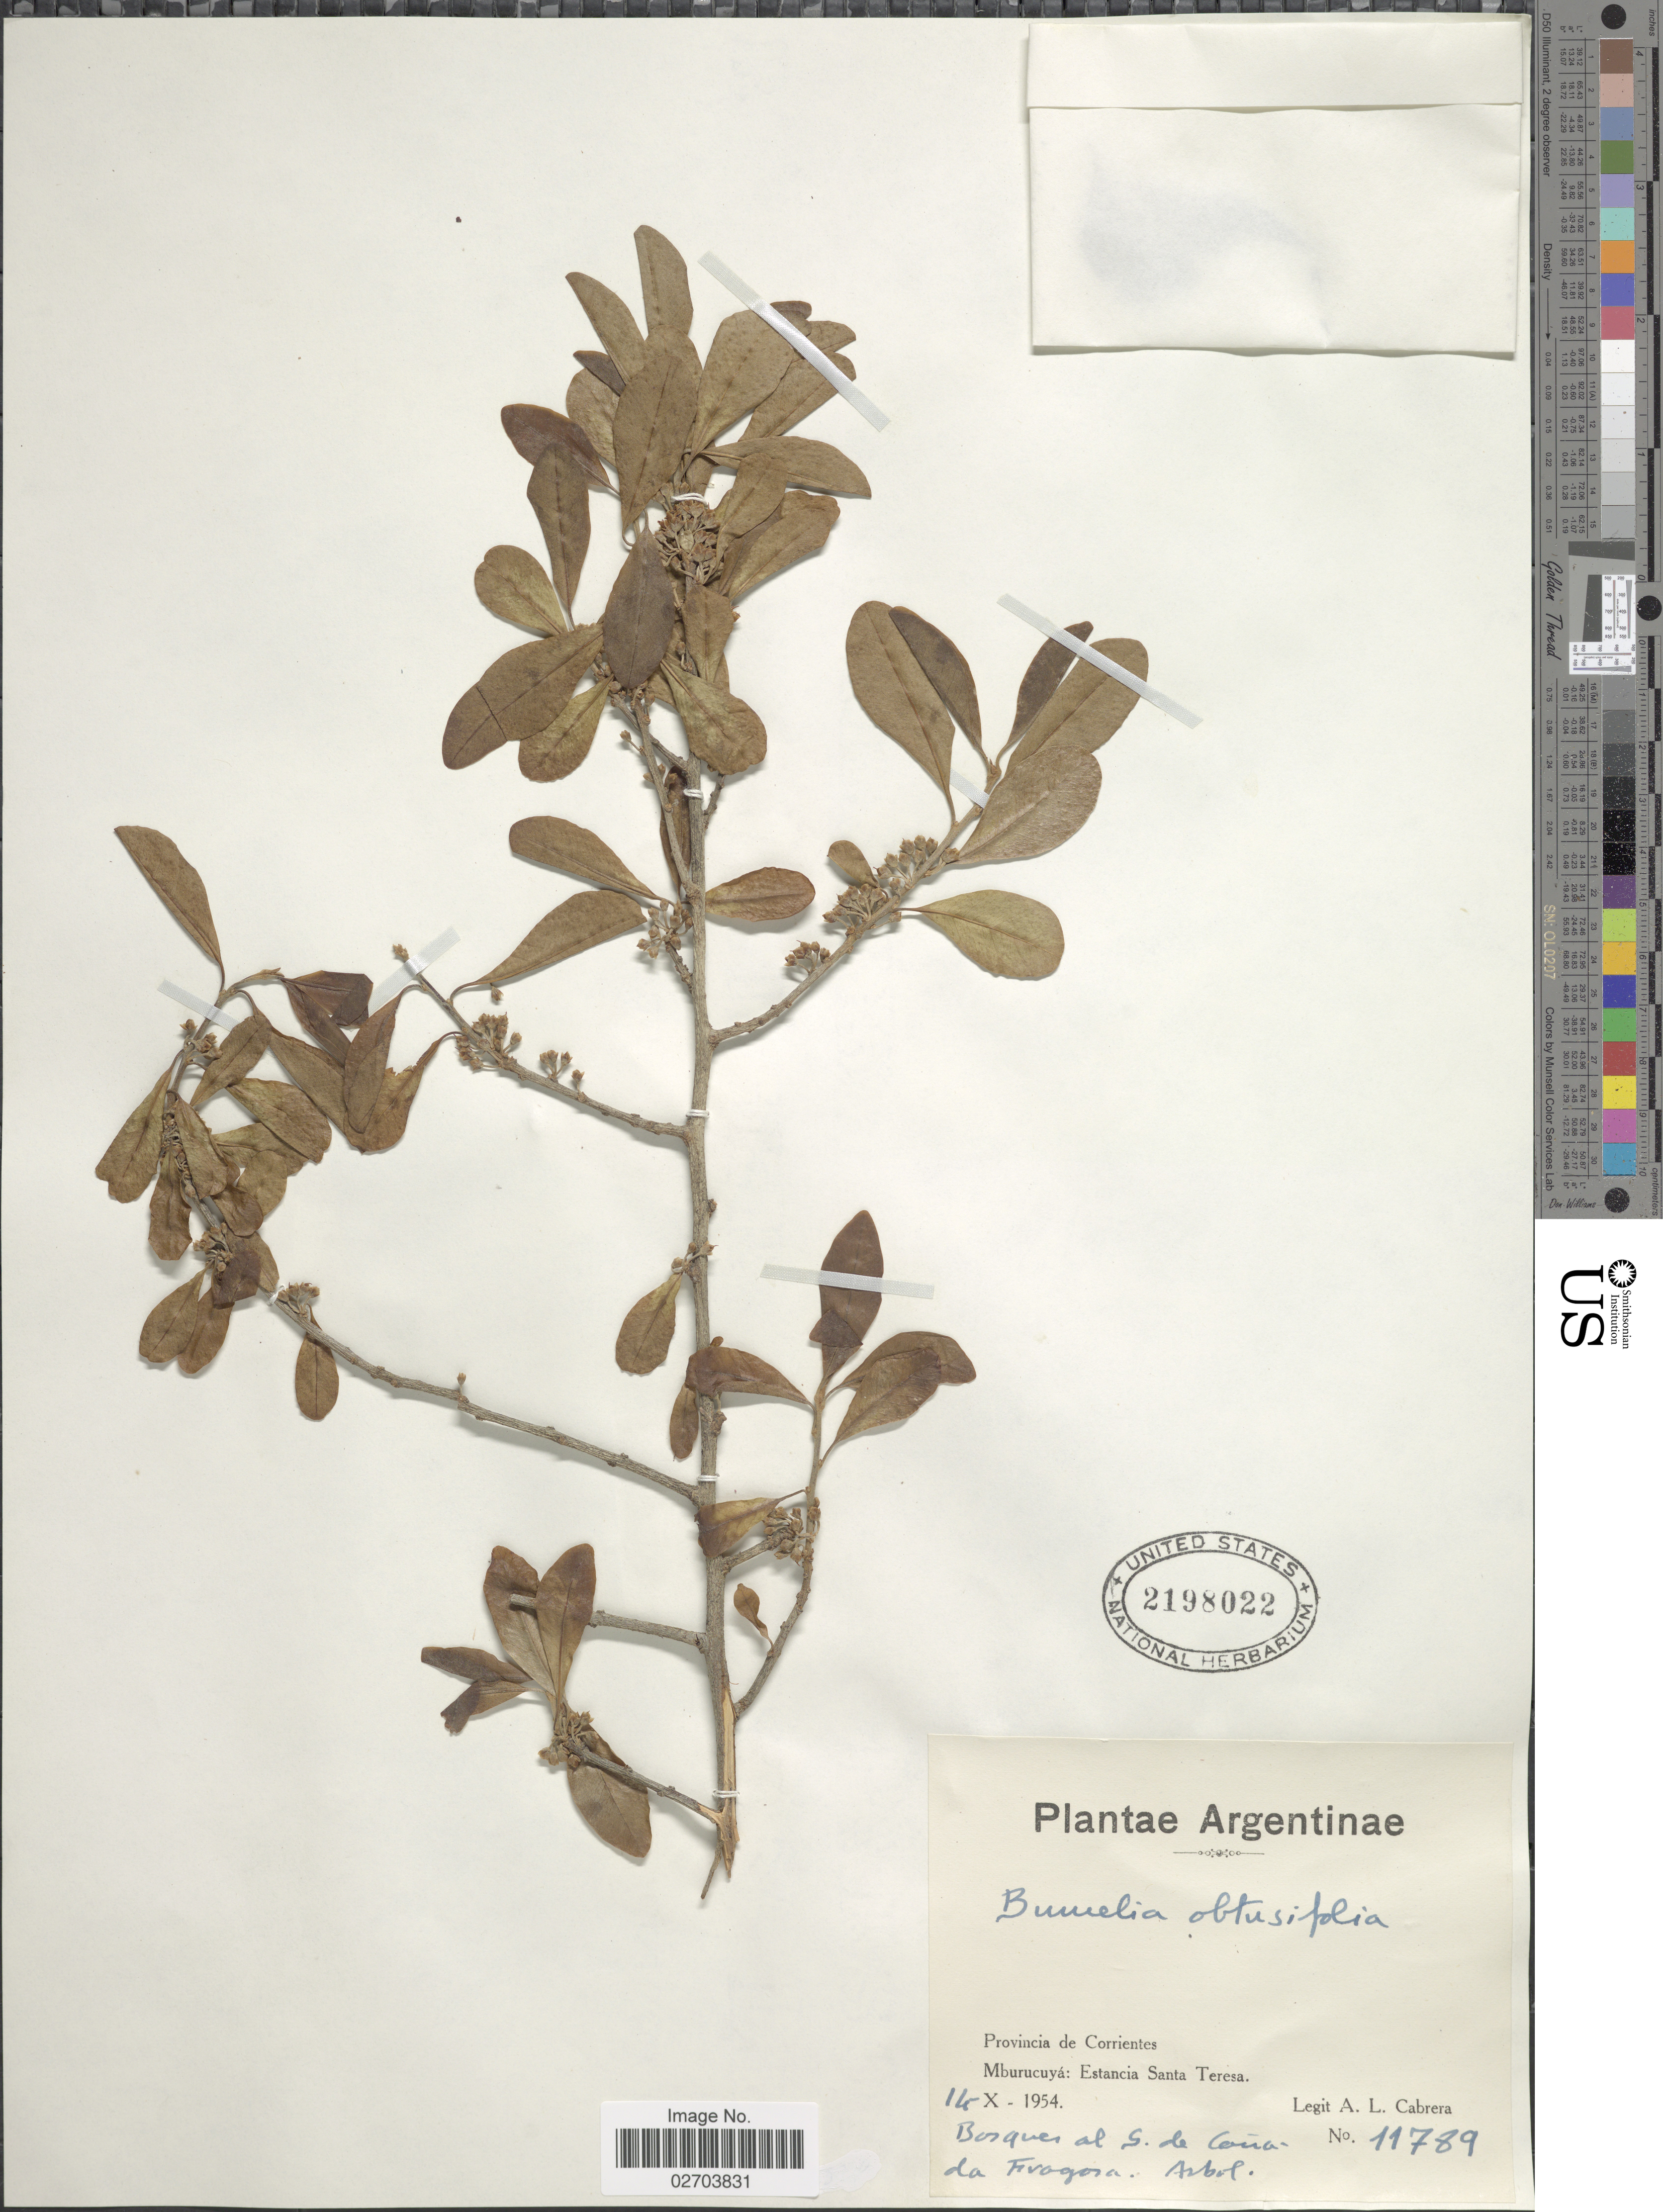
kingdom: Plantae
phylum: Tracheophyta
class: Magnoliopsida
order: Ericales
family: Sapotaceae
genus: Sideroxylon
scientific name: Sideroxylon obtusifolium subsp. obtusifolium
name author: (Roem. & Schult.) T.D. Penn.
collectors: A. L. Cabrera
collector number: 11789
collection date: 1954-10-14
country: Argentina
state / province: Corrientes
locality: Provincia de Corrientes. Mburucuya: Estancia Santa Teresa.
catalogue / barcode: US 2198022